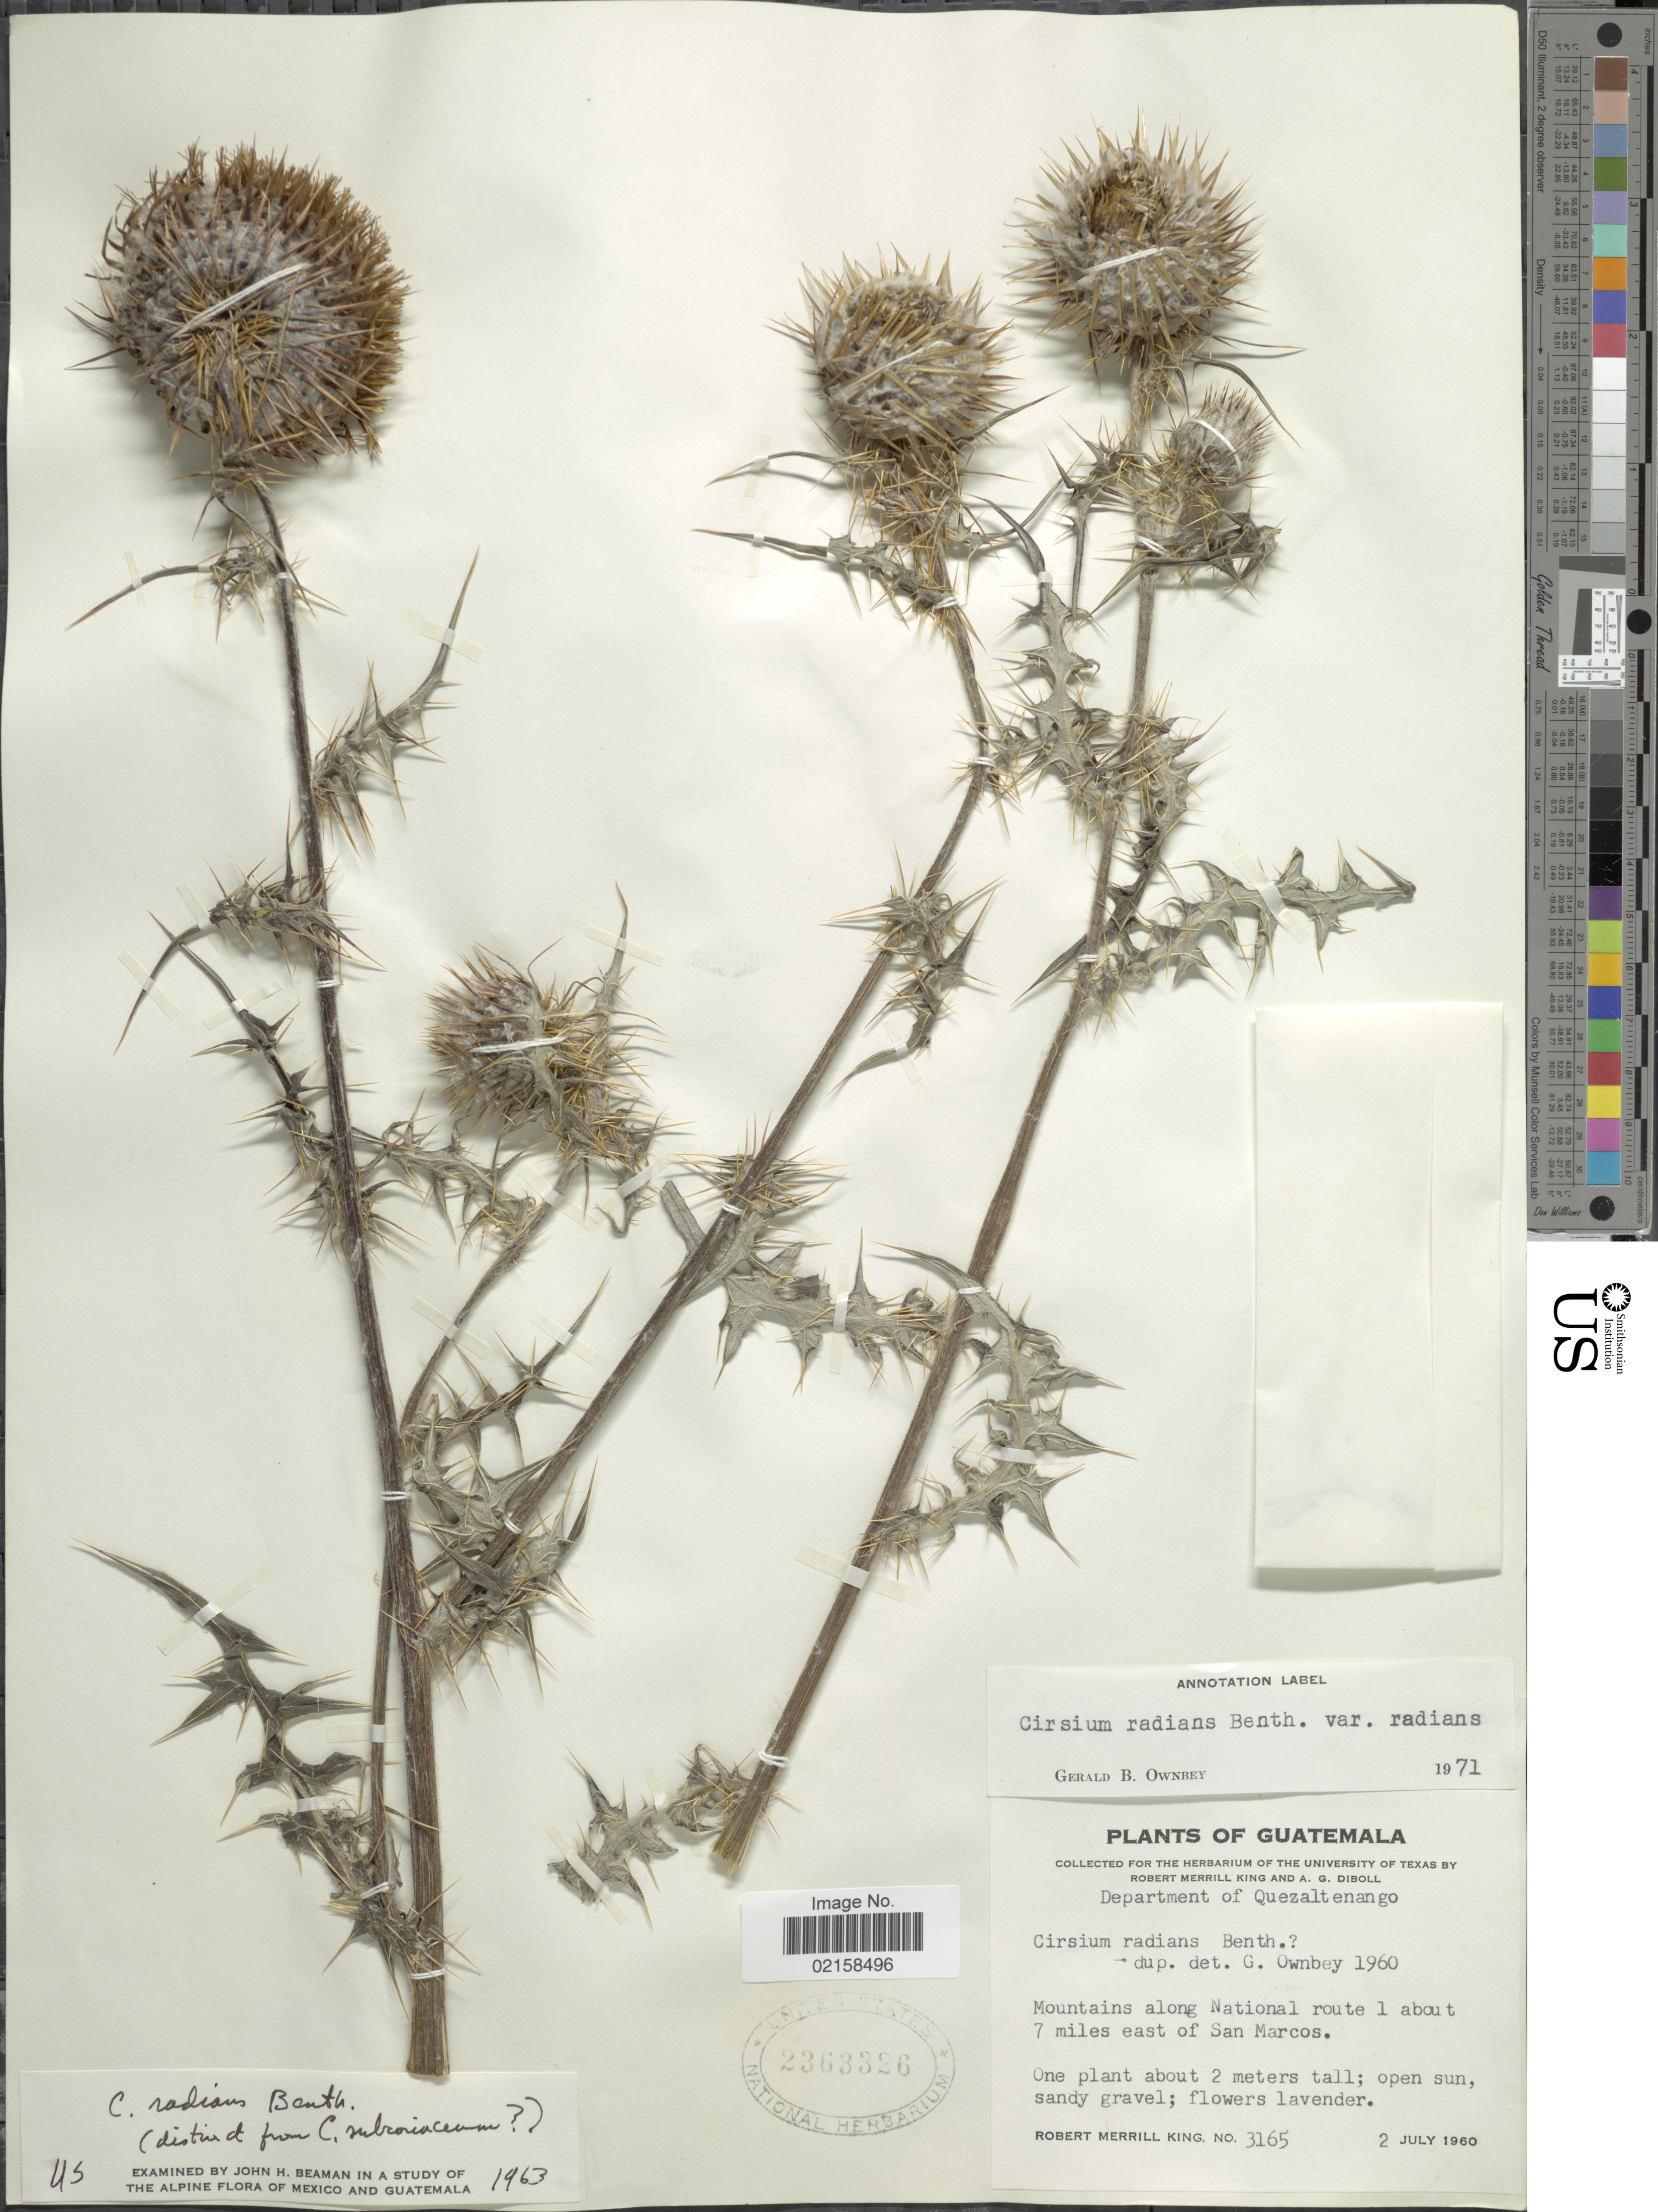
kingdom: Plantae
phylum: Tracheophyta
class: Magnoliopsida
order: Asterales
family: Asteraceae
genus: Cirsium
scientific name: Cirsium radians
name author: Benth.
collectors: R. M. King & A. Diboll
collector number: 3165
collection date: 1960-07-02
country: Guatemala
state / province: Quetzaltenango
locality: Mountains along National route 1 about 7 miles east of San Marcos.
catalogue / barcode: US 2363326